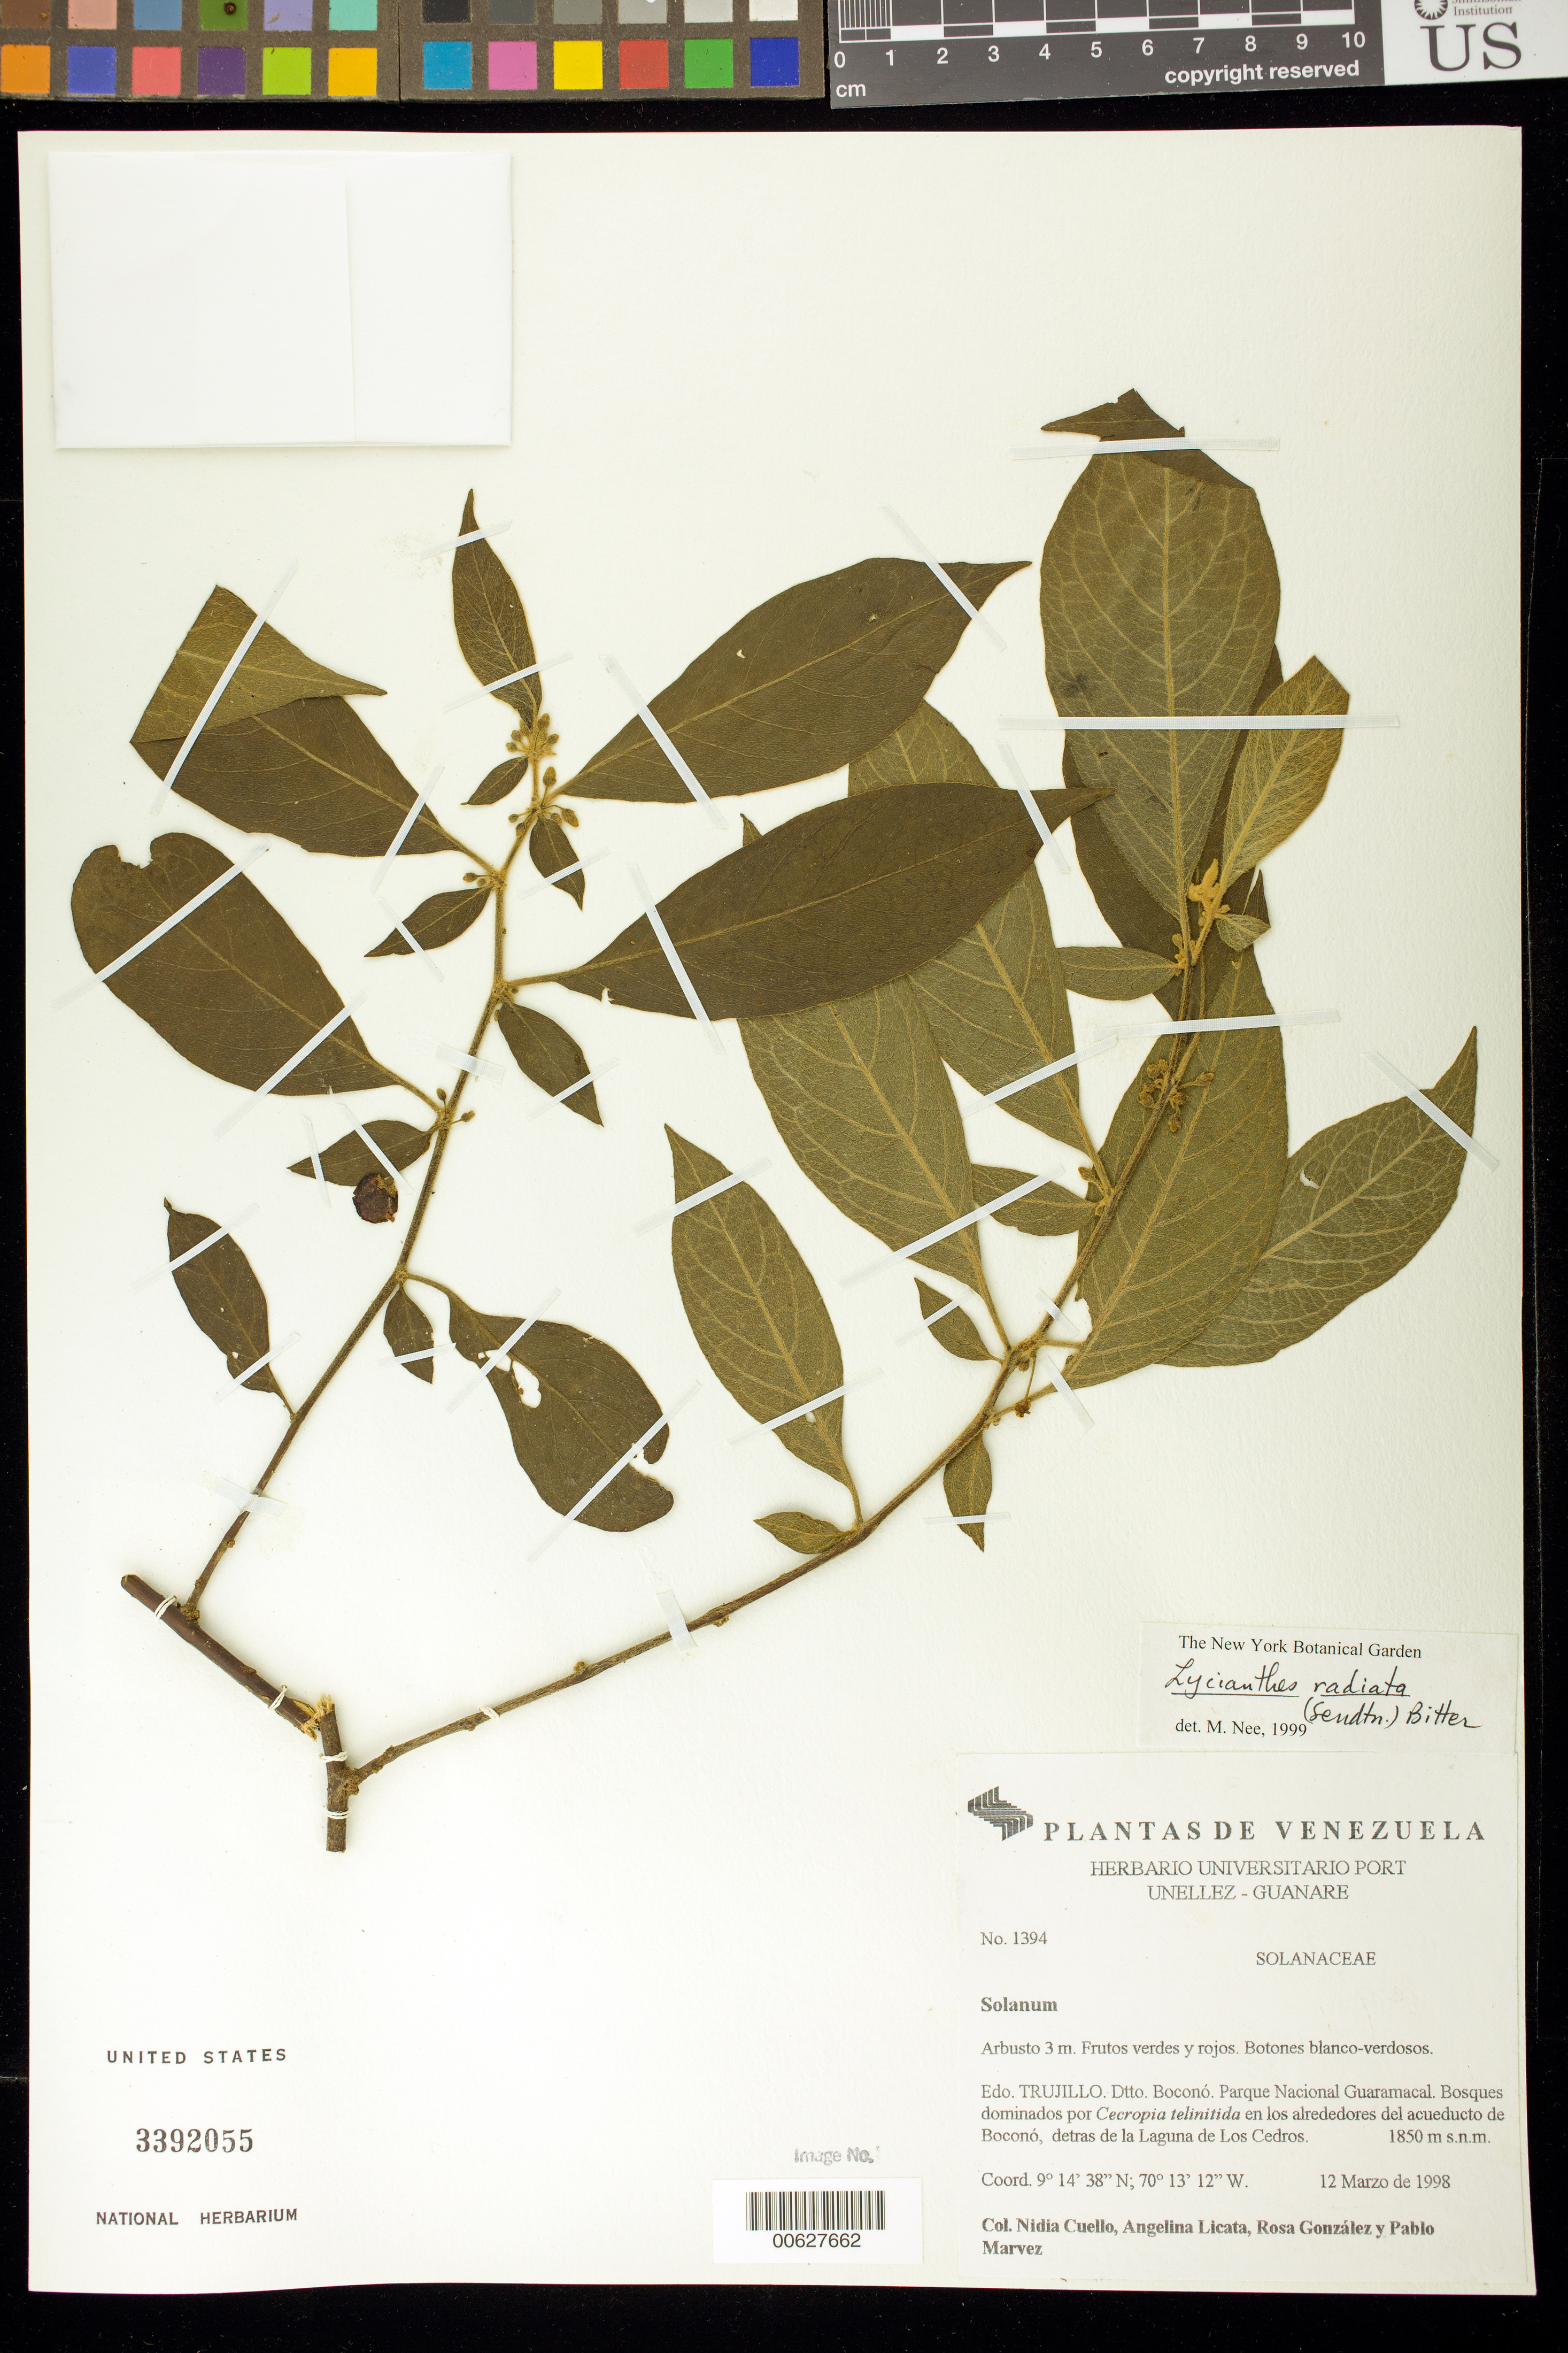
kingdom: Plantae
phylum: Tracheophyta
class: Magnoliopsida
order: Solanales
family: Solanaceae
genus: Lycianthes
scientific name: Lycianthes radiata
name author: (Sendtn.) Bitter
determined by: Nee, Michael H.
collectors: N. L. Cuello, A. Licata, R. González & P. Marvez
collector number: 1394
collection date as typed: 12 Mar 1998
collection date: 1998-03-12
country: Venezuela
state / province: Trujillo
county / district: Boconó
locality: Parque Nacional Guaramacal, en los alrededores del acueducto de Boconó, dentras de la Laguna de Los Cedros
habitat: Bosques dominados por Cecropia telinitida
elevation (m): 1850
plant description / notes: PORT, US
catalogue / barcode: US 3392055